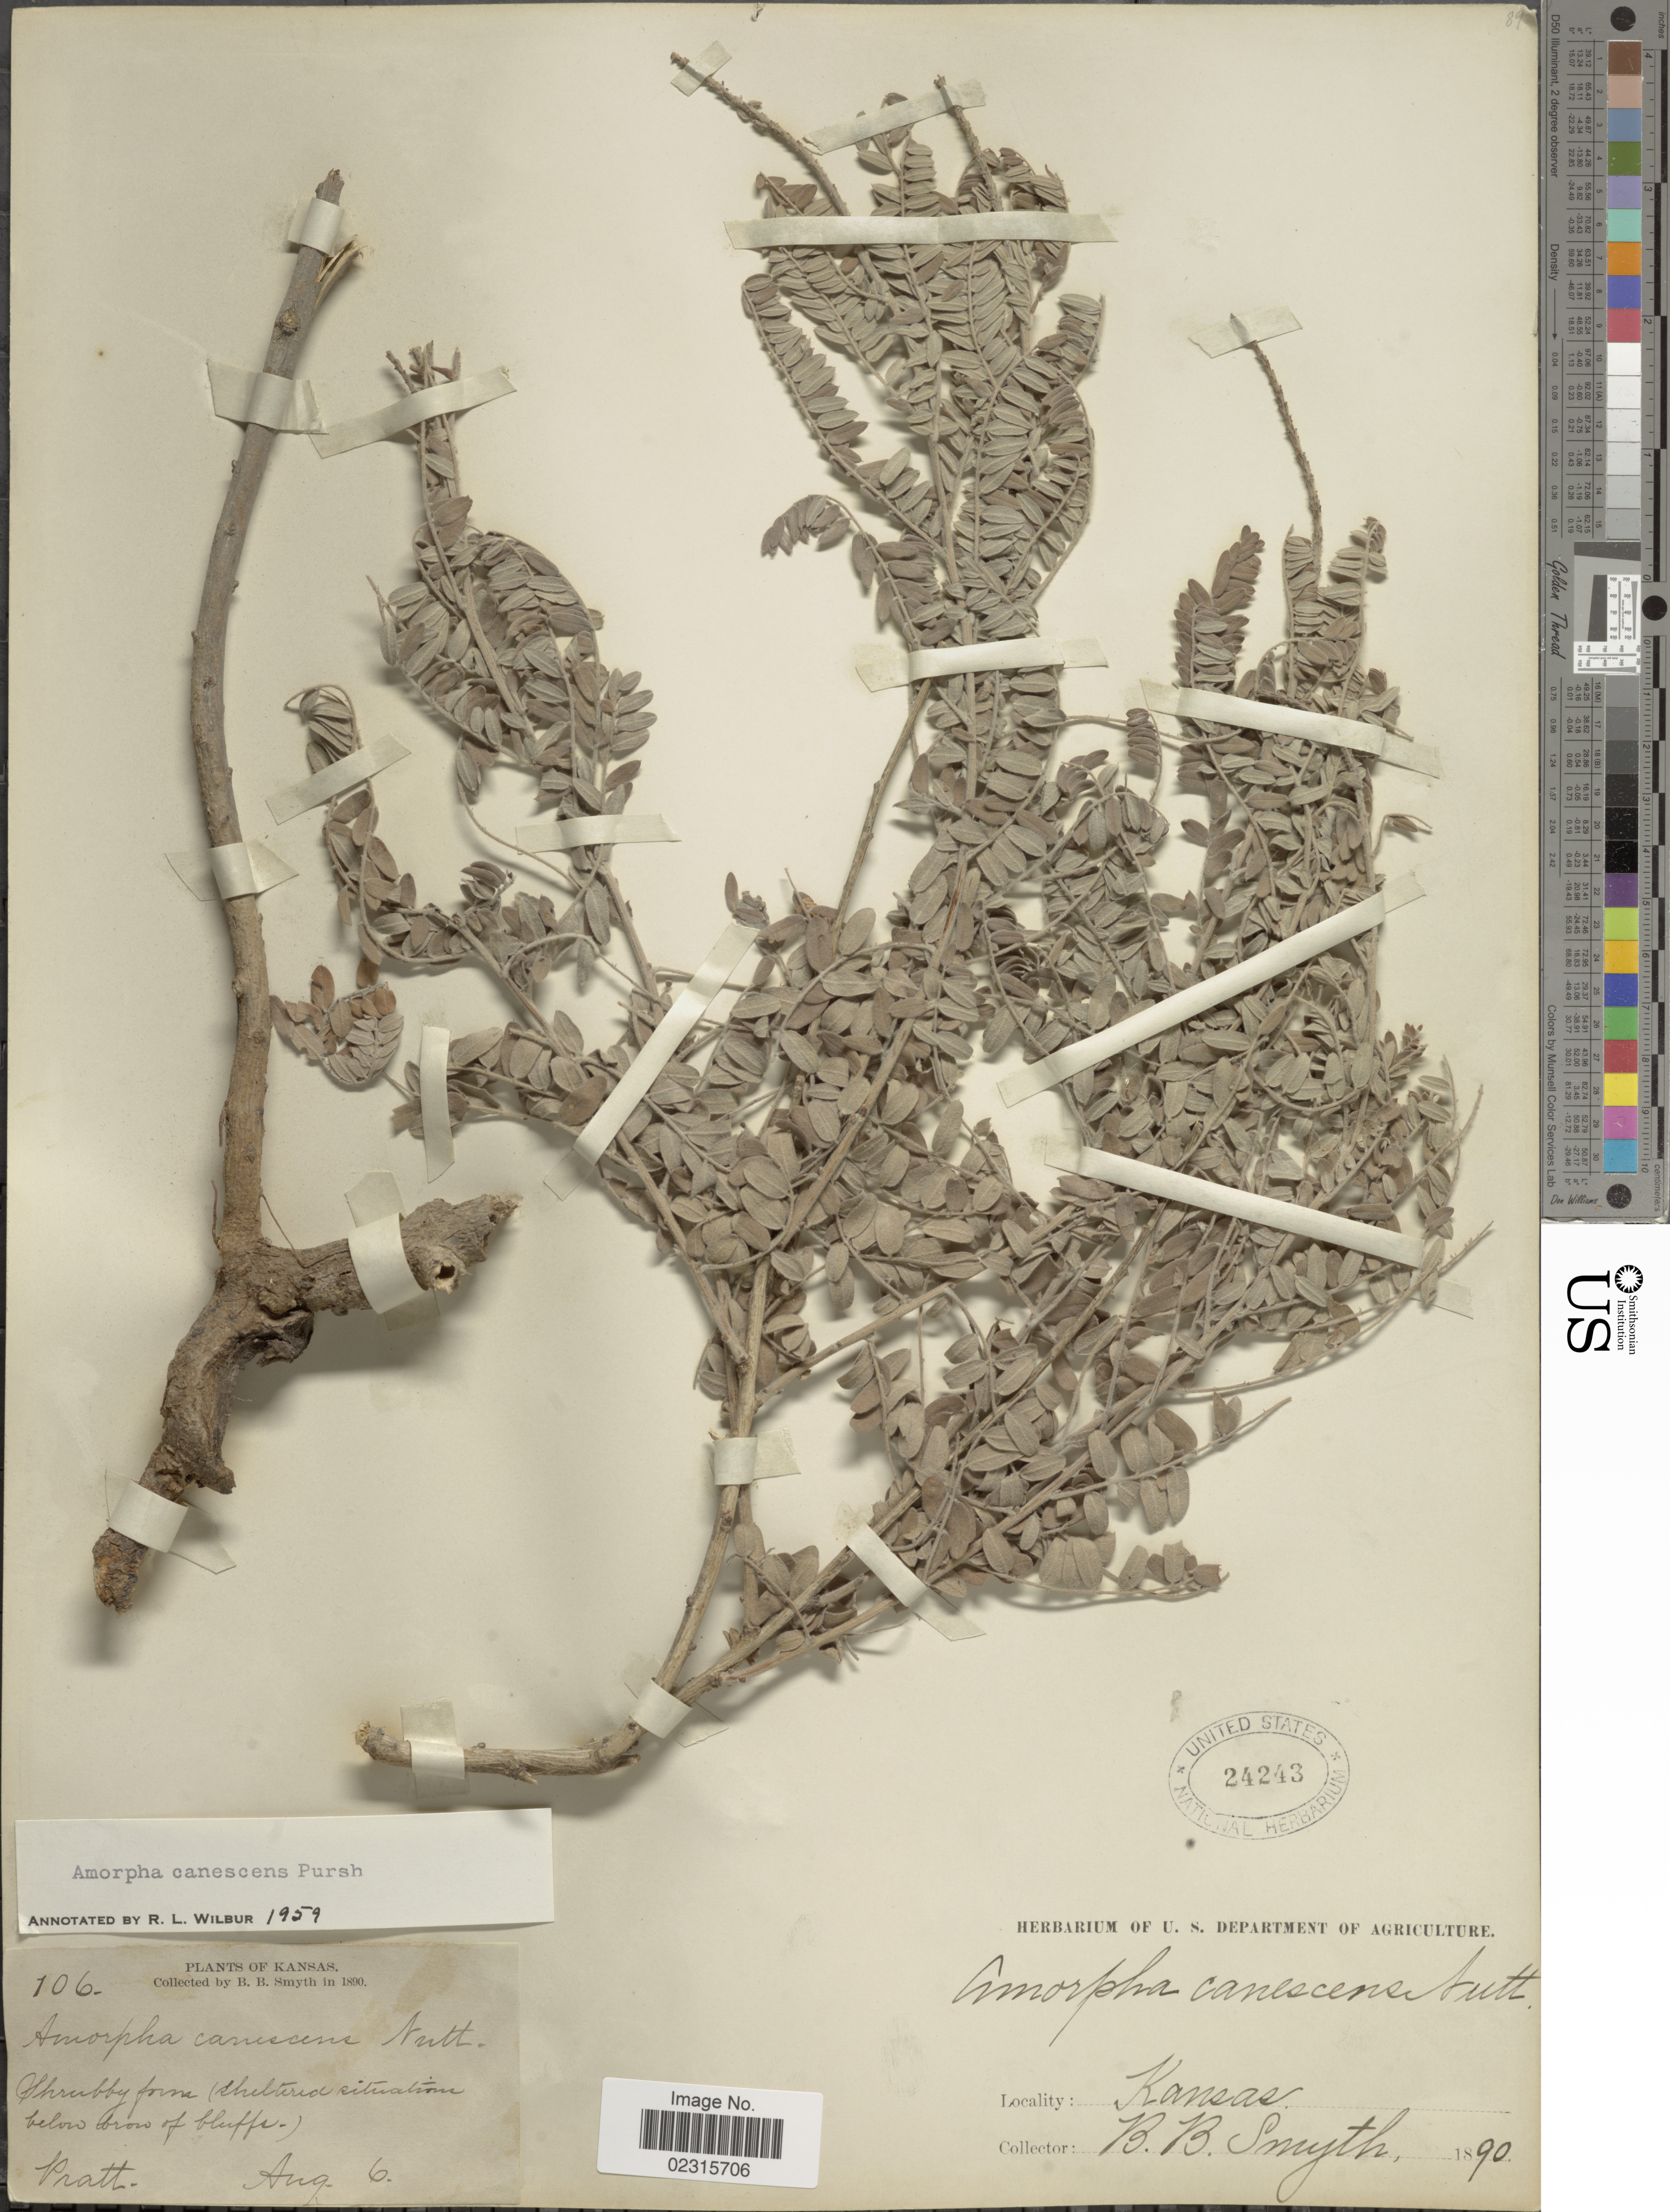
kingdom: Plantae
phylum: Tracheophyta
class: Magnoliopsida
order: Fabales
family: Fabaceae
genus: Amorpha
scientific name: Amorpha canescens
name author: Pursh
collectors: B. Smyth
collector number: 106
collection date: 1890-08-06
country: United States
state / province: Kansas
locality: Pratt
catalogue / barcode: US 24243